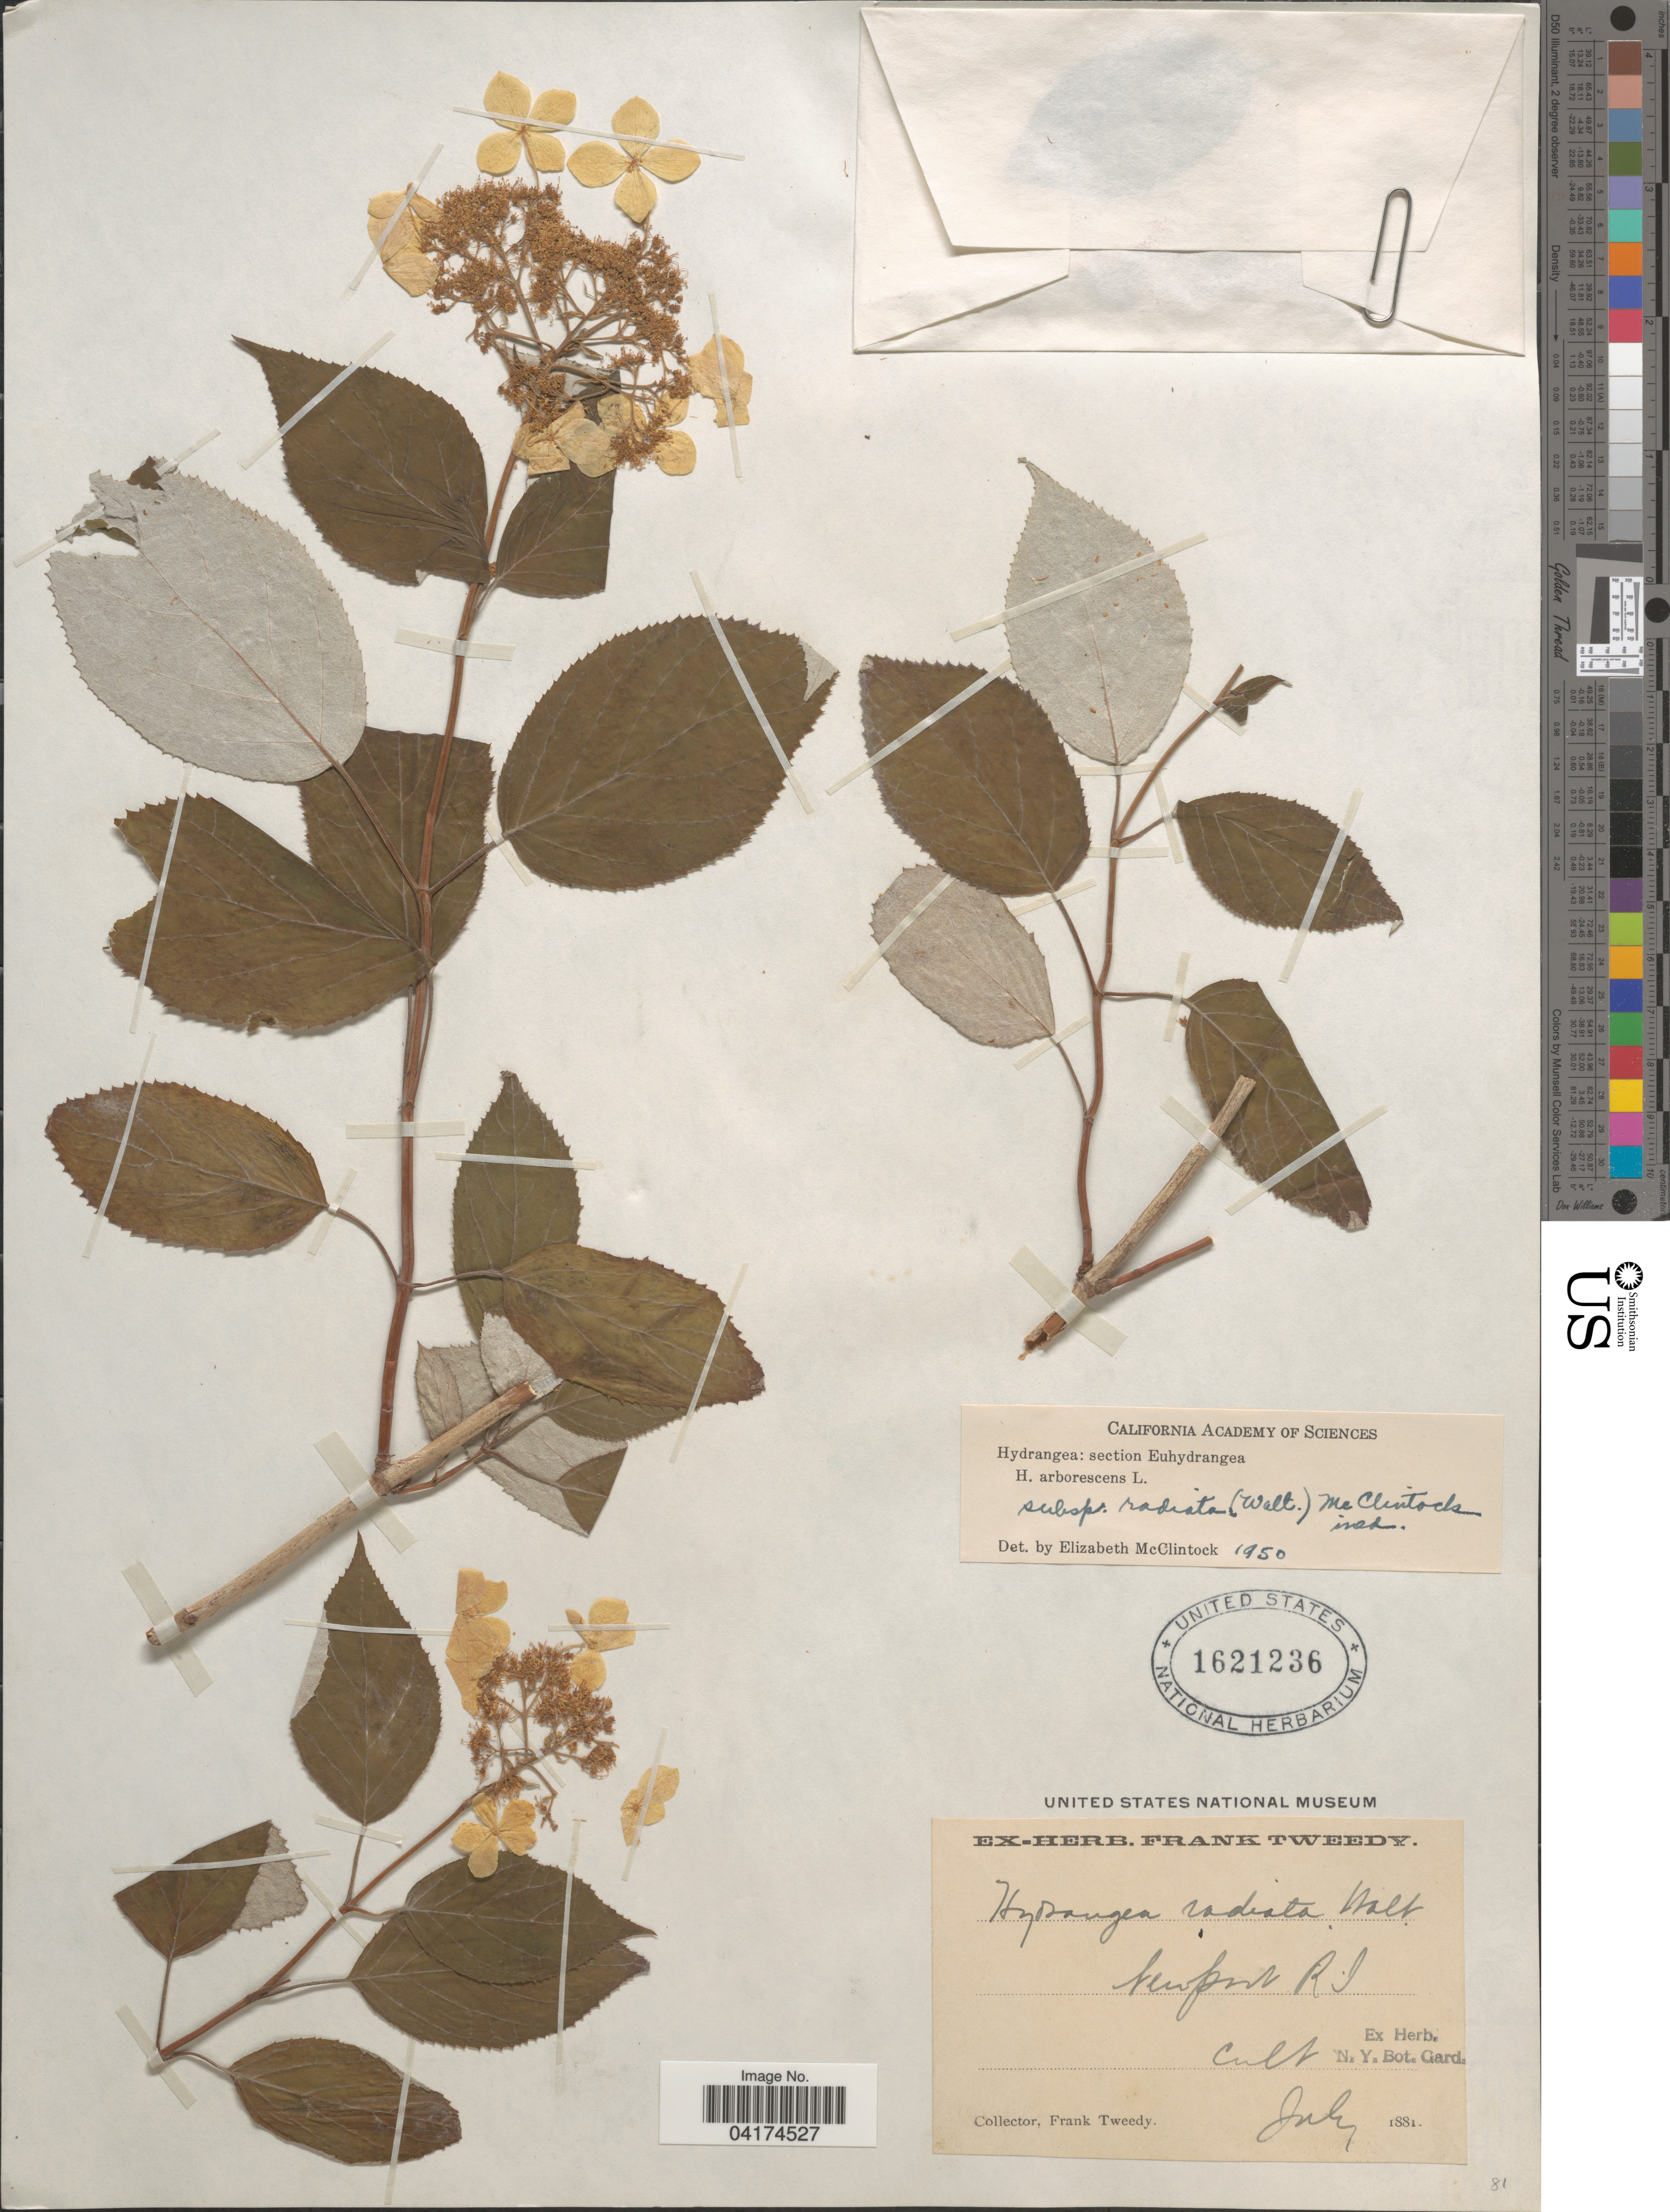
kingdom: Plantae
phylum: Tracheophyta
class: Magnoliopsida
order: Cornales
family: Hydrangeaceae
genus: Hydrangea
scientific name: Hydrangea arborescens subsp. radiata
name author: (Walter) E. M. McClint.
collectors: F. Tweedy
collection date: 1881-07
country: United States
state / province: Rhode Island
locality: Newport.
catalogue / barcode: US 1621236